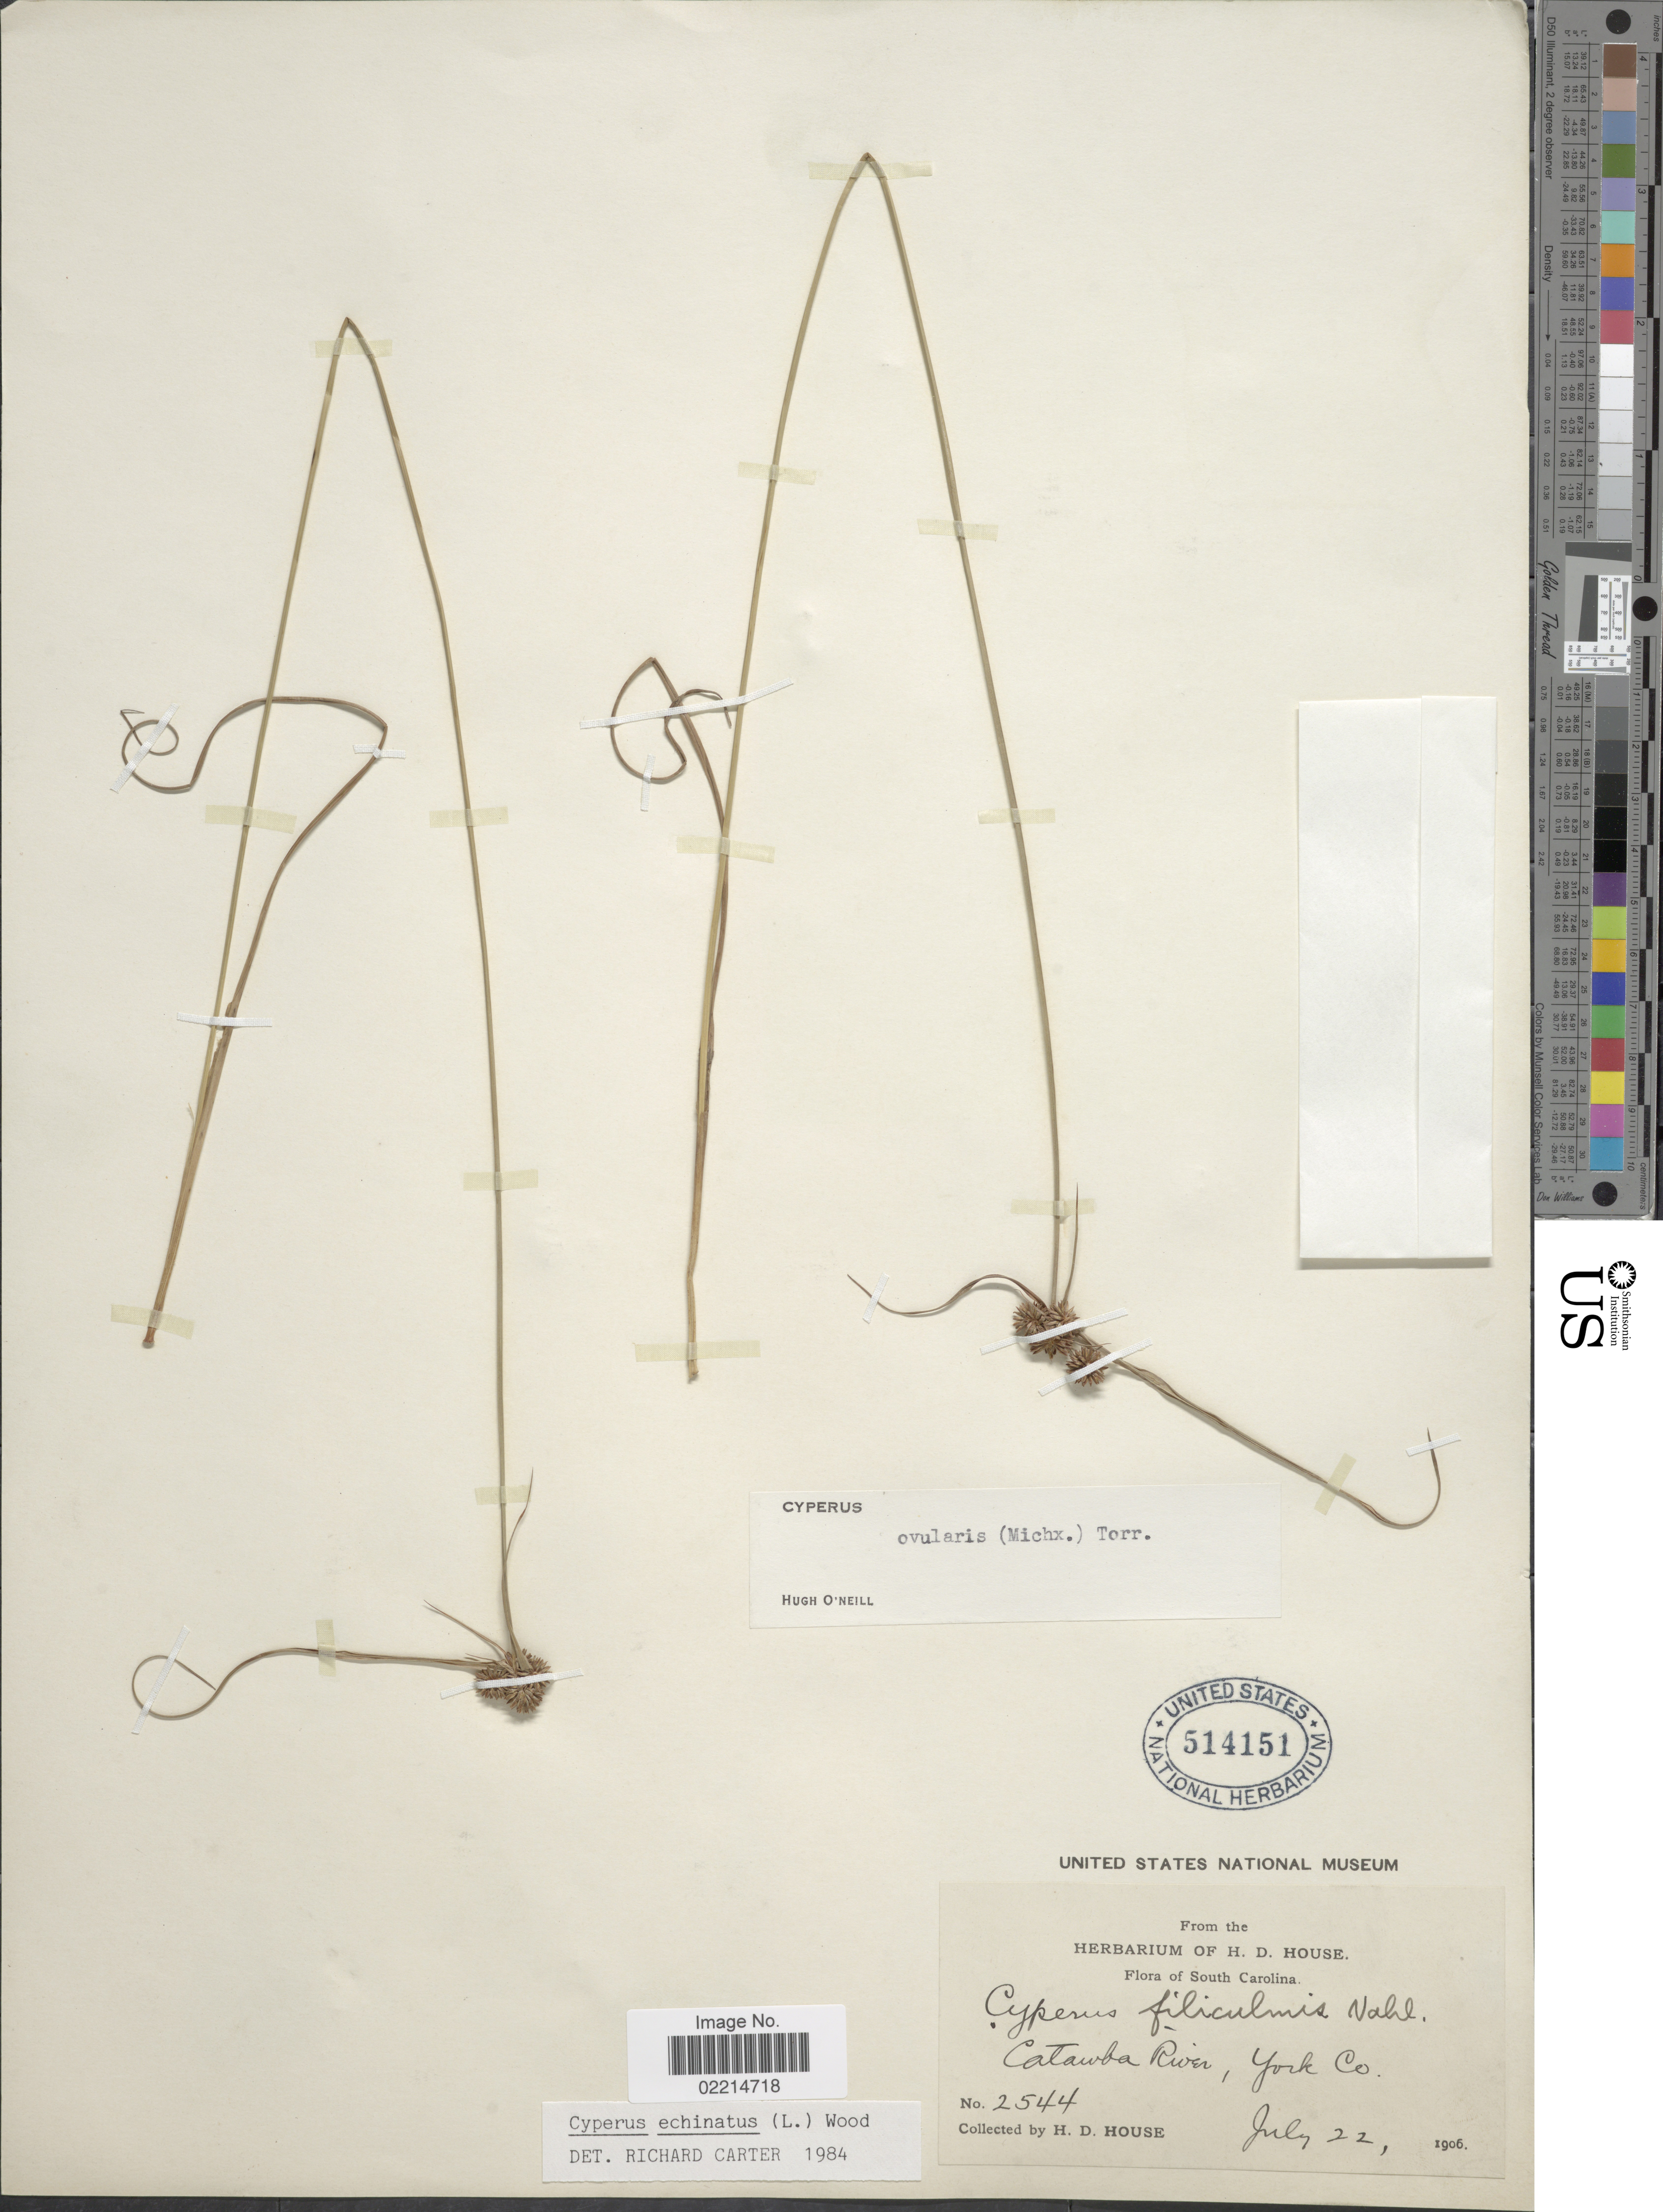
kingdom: Plantae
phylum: Tracheophyta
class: Liliopsida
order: Poales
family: Cyperaceae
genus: Cyperus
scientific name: Cyperus echinatus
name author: (L.) Alph. Wood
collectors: H. D. House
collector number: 2544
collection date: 1906-07-22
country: United States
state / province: South Carolina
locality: Catawba River, York Co.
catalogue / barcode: US 514151